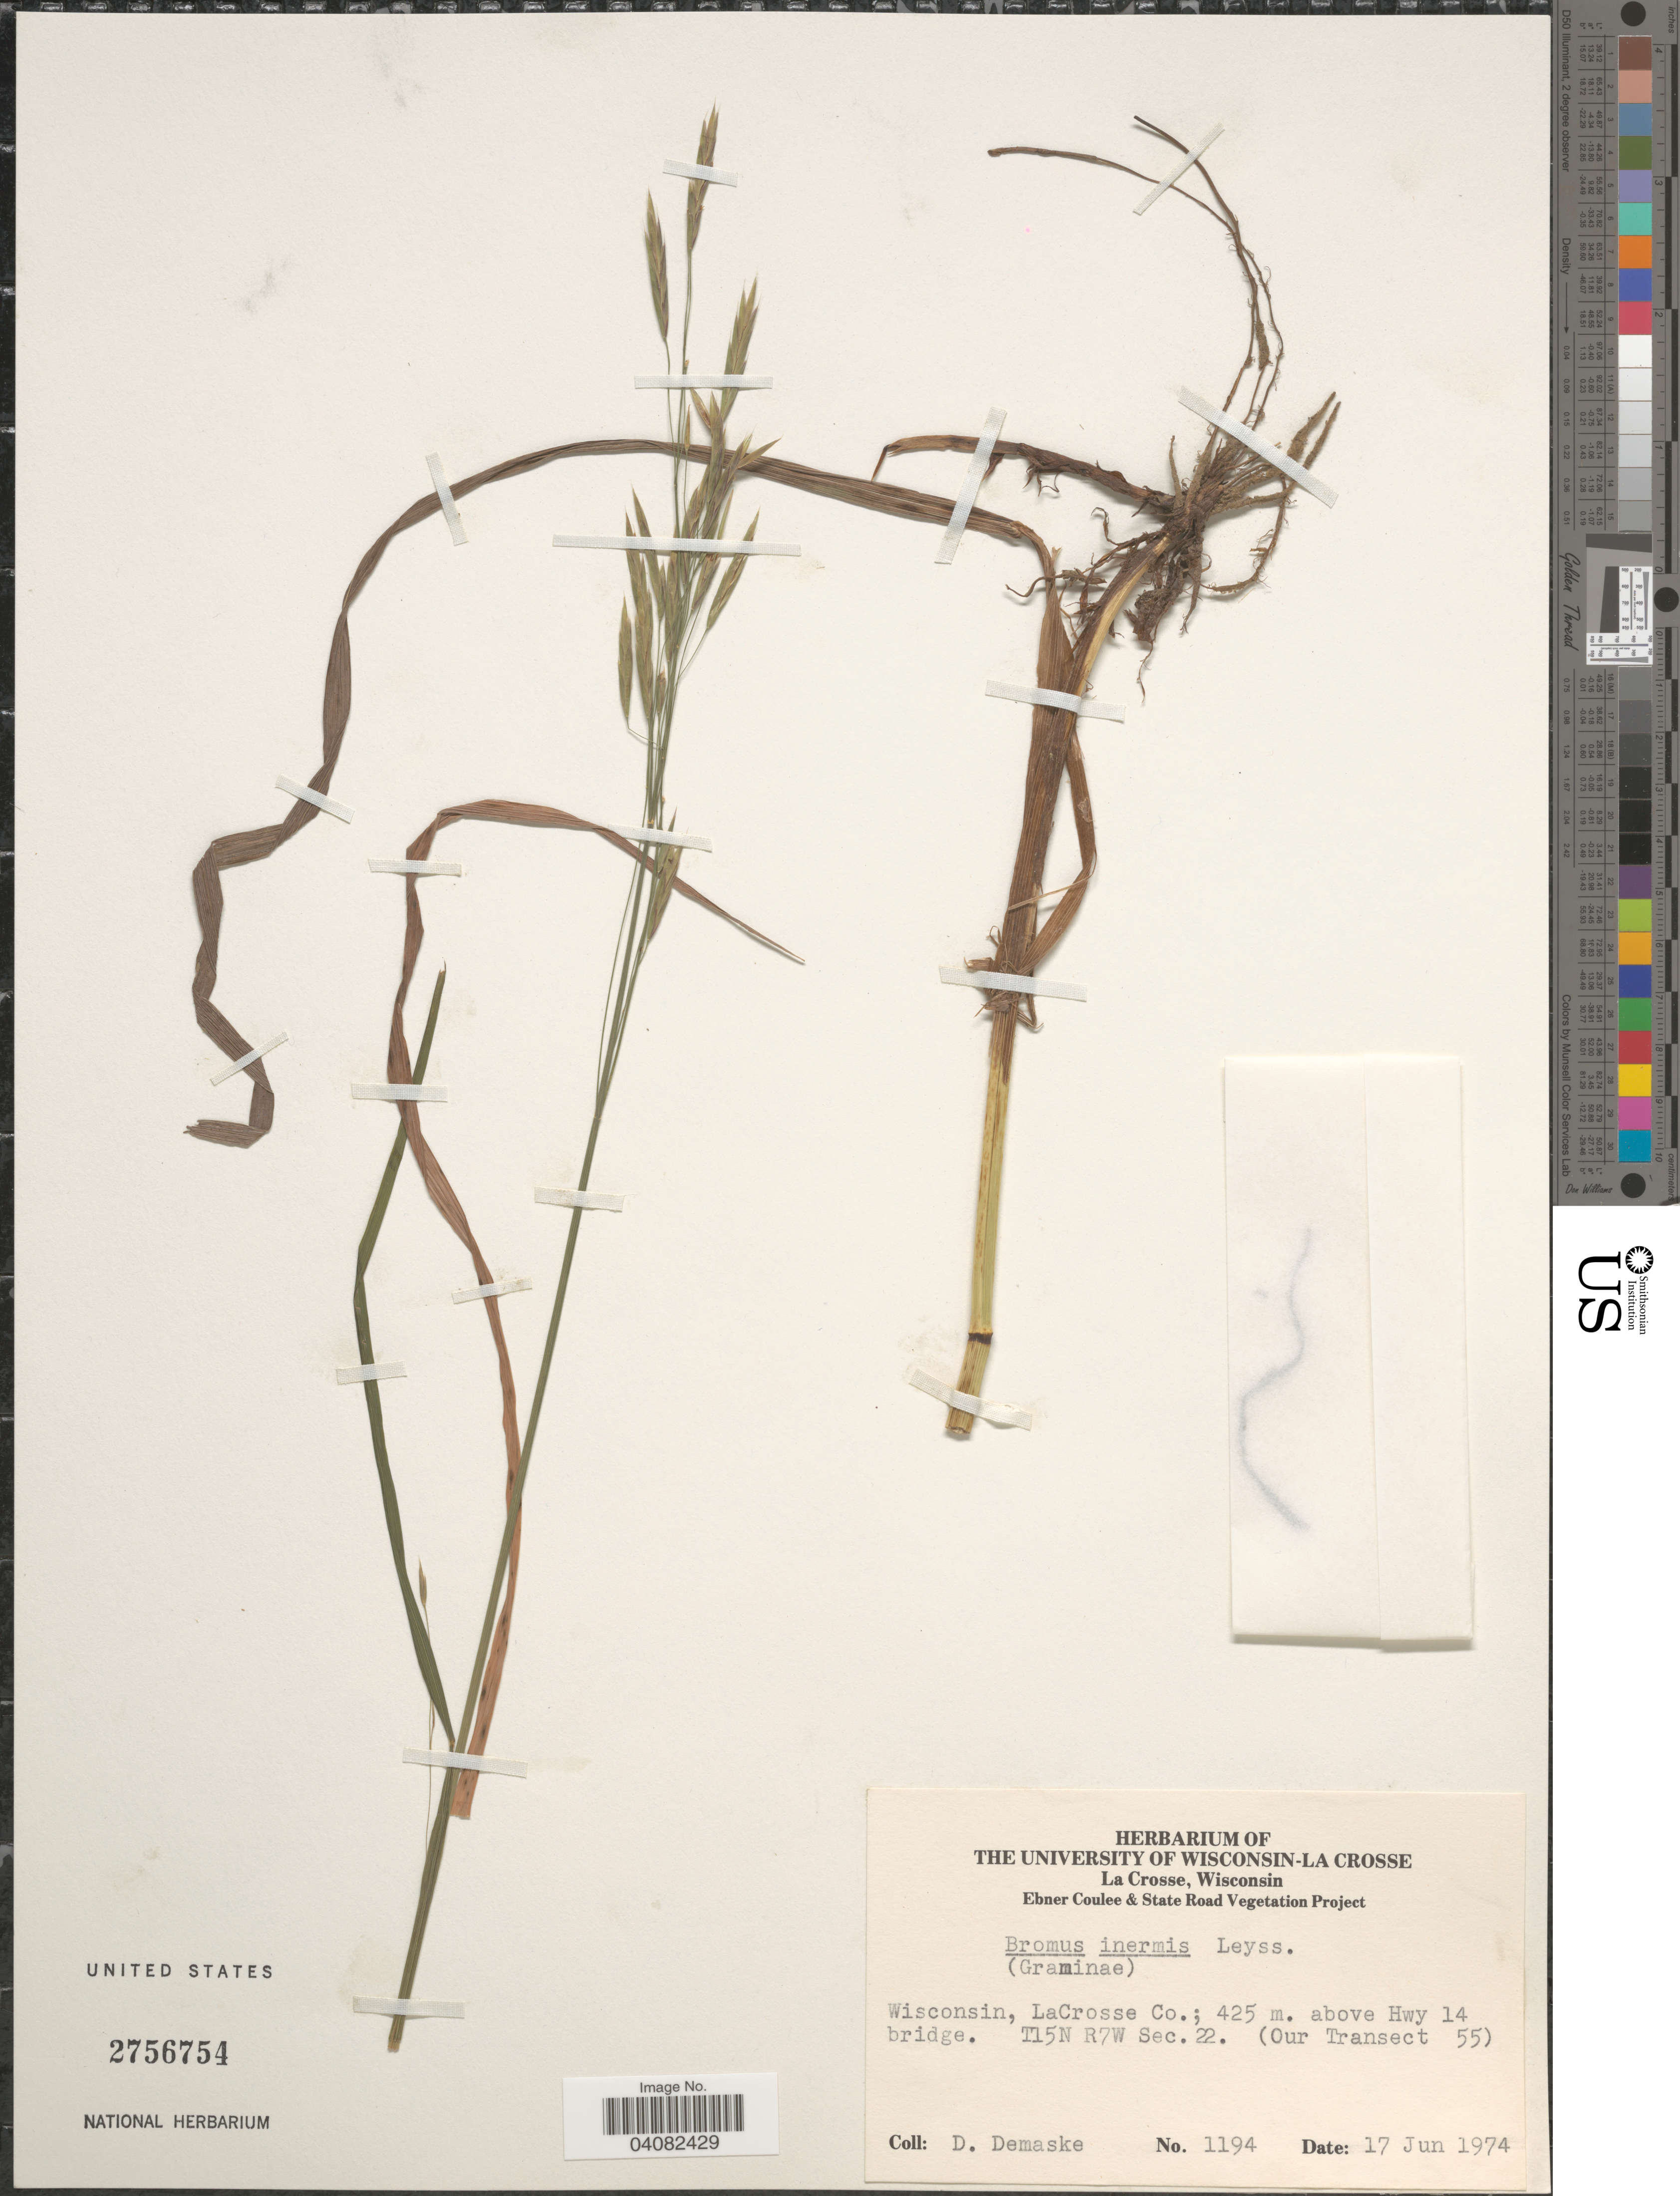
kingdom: Plantae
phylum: Tracheophyta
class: Liliopsida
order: Poales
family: Poaceae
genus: Bromus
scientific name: Bromus inermis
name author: Leyss.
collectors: D. Demaske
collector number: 1194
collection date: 1974-06-17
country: United States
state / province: Wisconsin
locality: LaCrosse Co.; 425 m. above Hwy 14 bridge. T15N R7W Sec. 22. (Our Transect 55).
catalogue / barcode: US 2756754